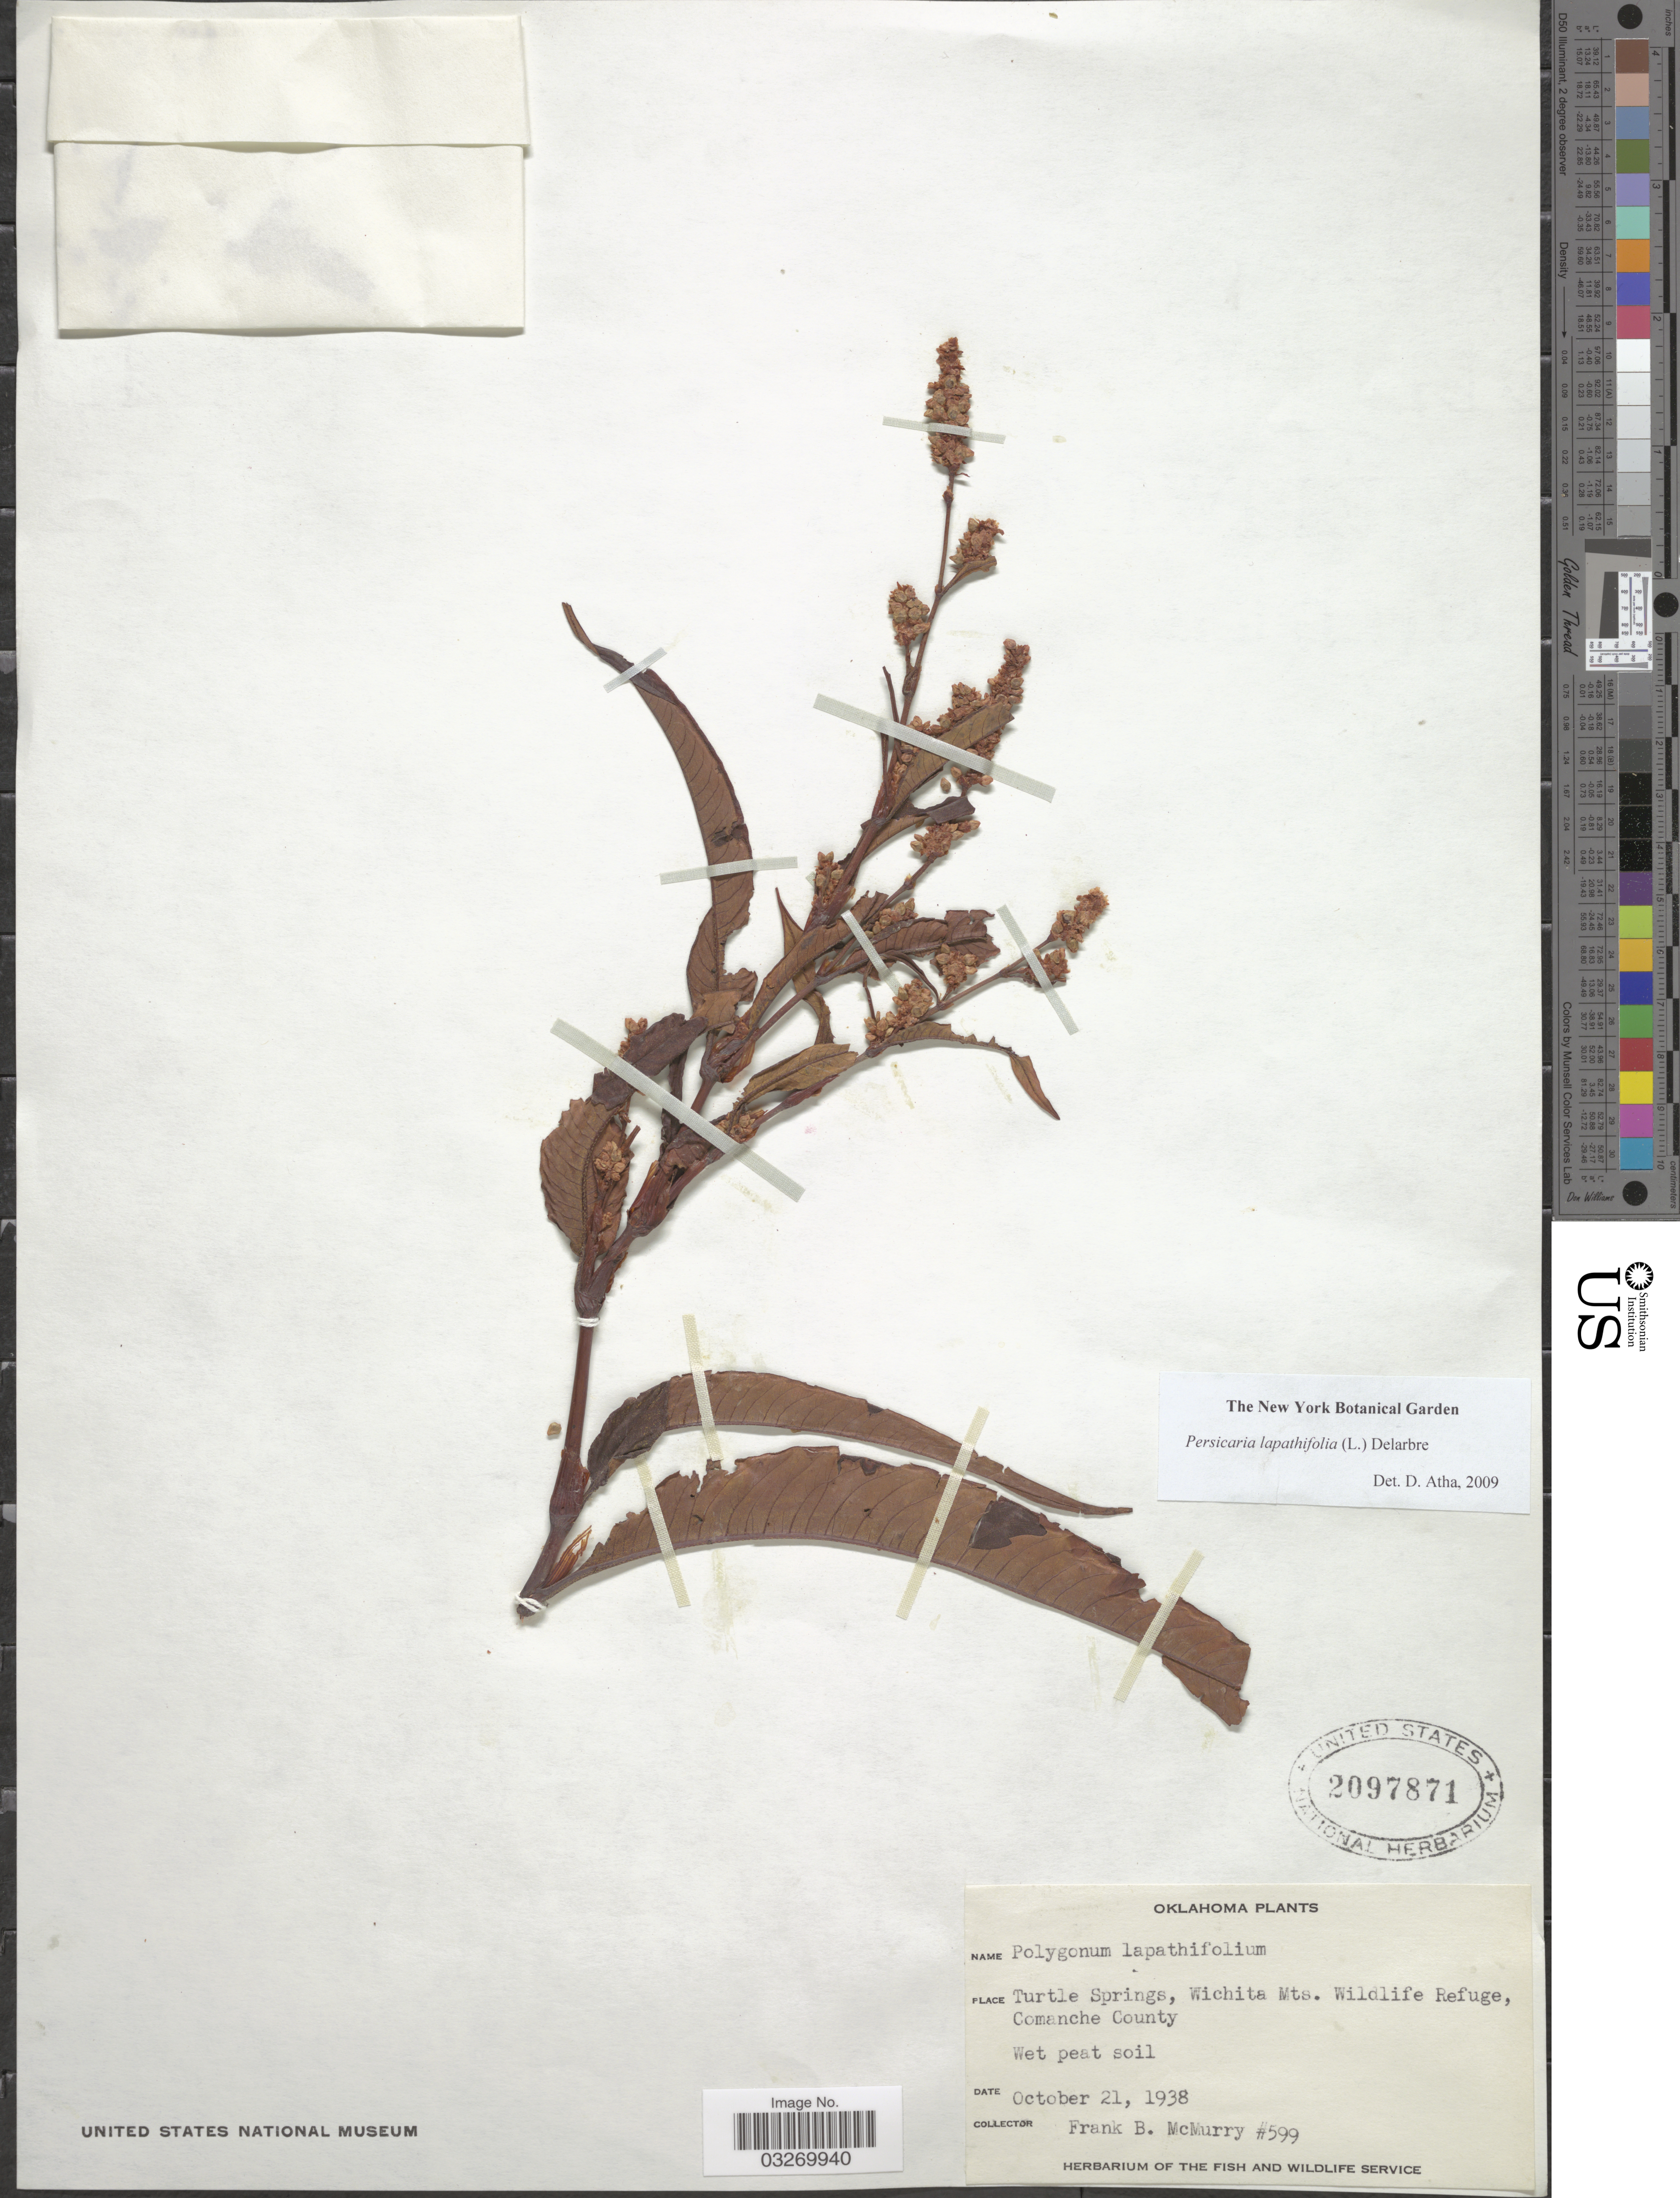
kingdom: Plantae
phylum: Tracheophyta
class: Magnoliopsida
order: Caryophyllales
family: Polygonaceae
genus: Persicaria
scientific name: Persicaria lapathifolia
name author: (L.) Delarbre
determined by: Atha, D. E.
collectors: F. B. McMurry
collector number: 599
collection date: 1938-10-21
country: United States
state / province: Oklahoma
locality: Turtle Springs, Wichita Mts. Wildlife Refuge, Comanche County.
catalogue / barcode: US 2097871